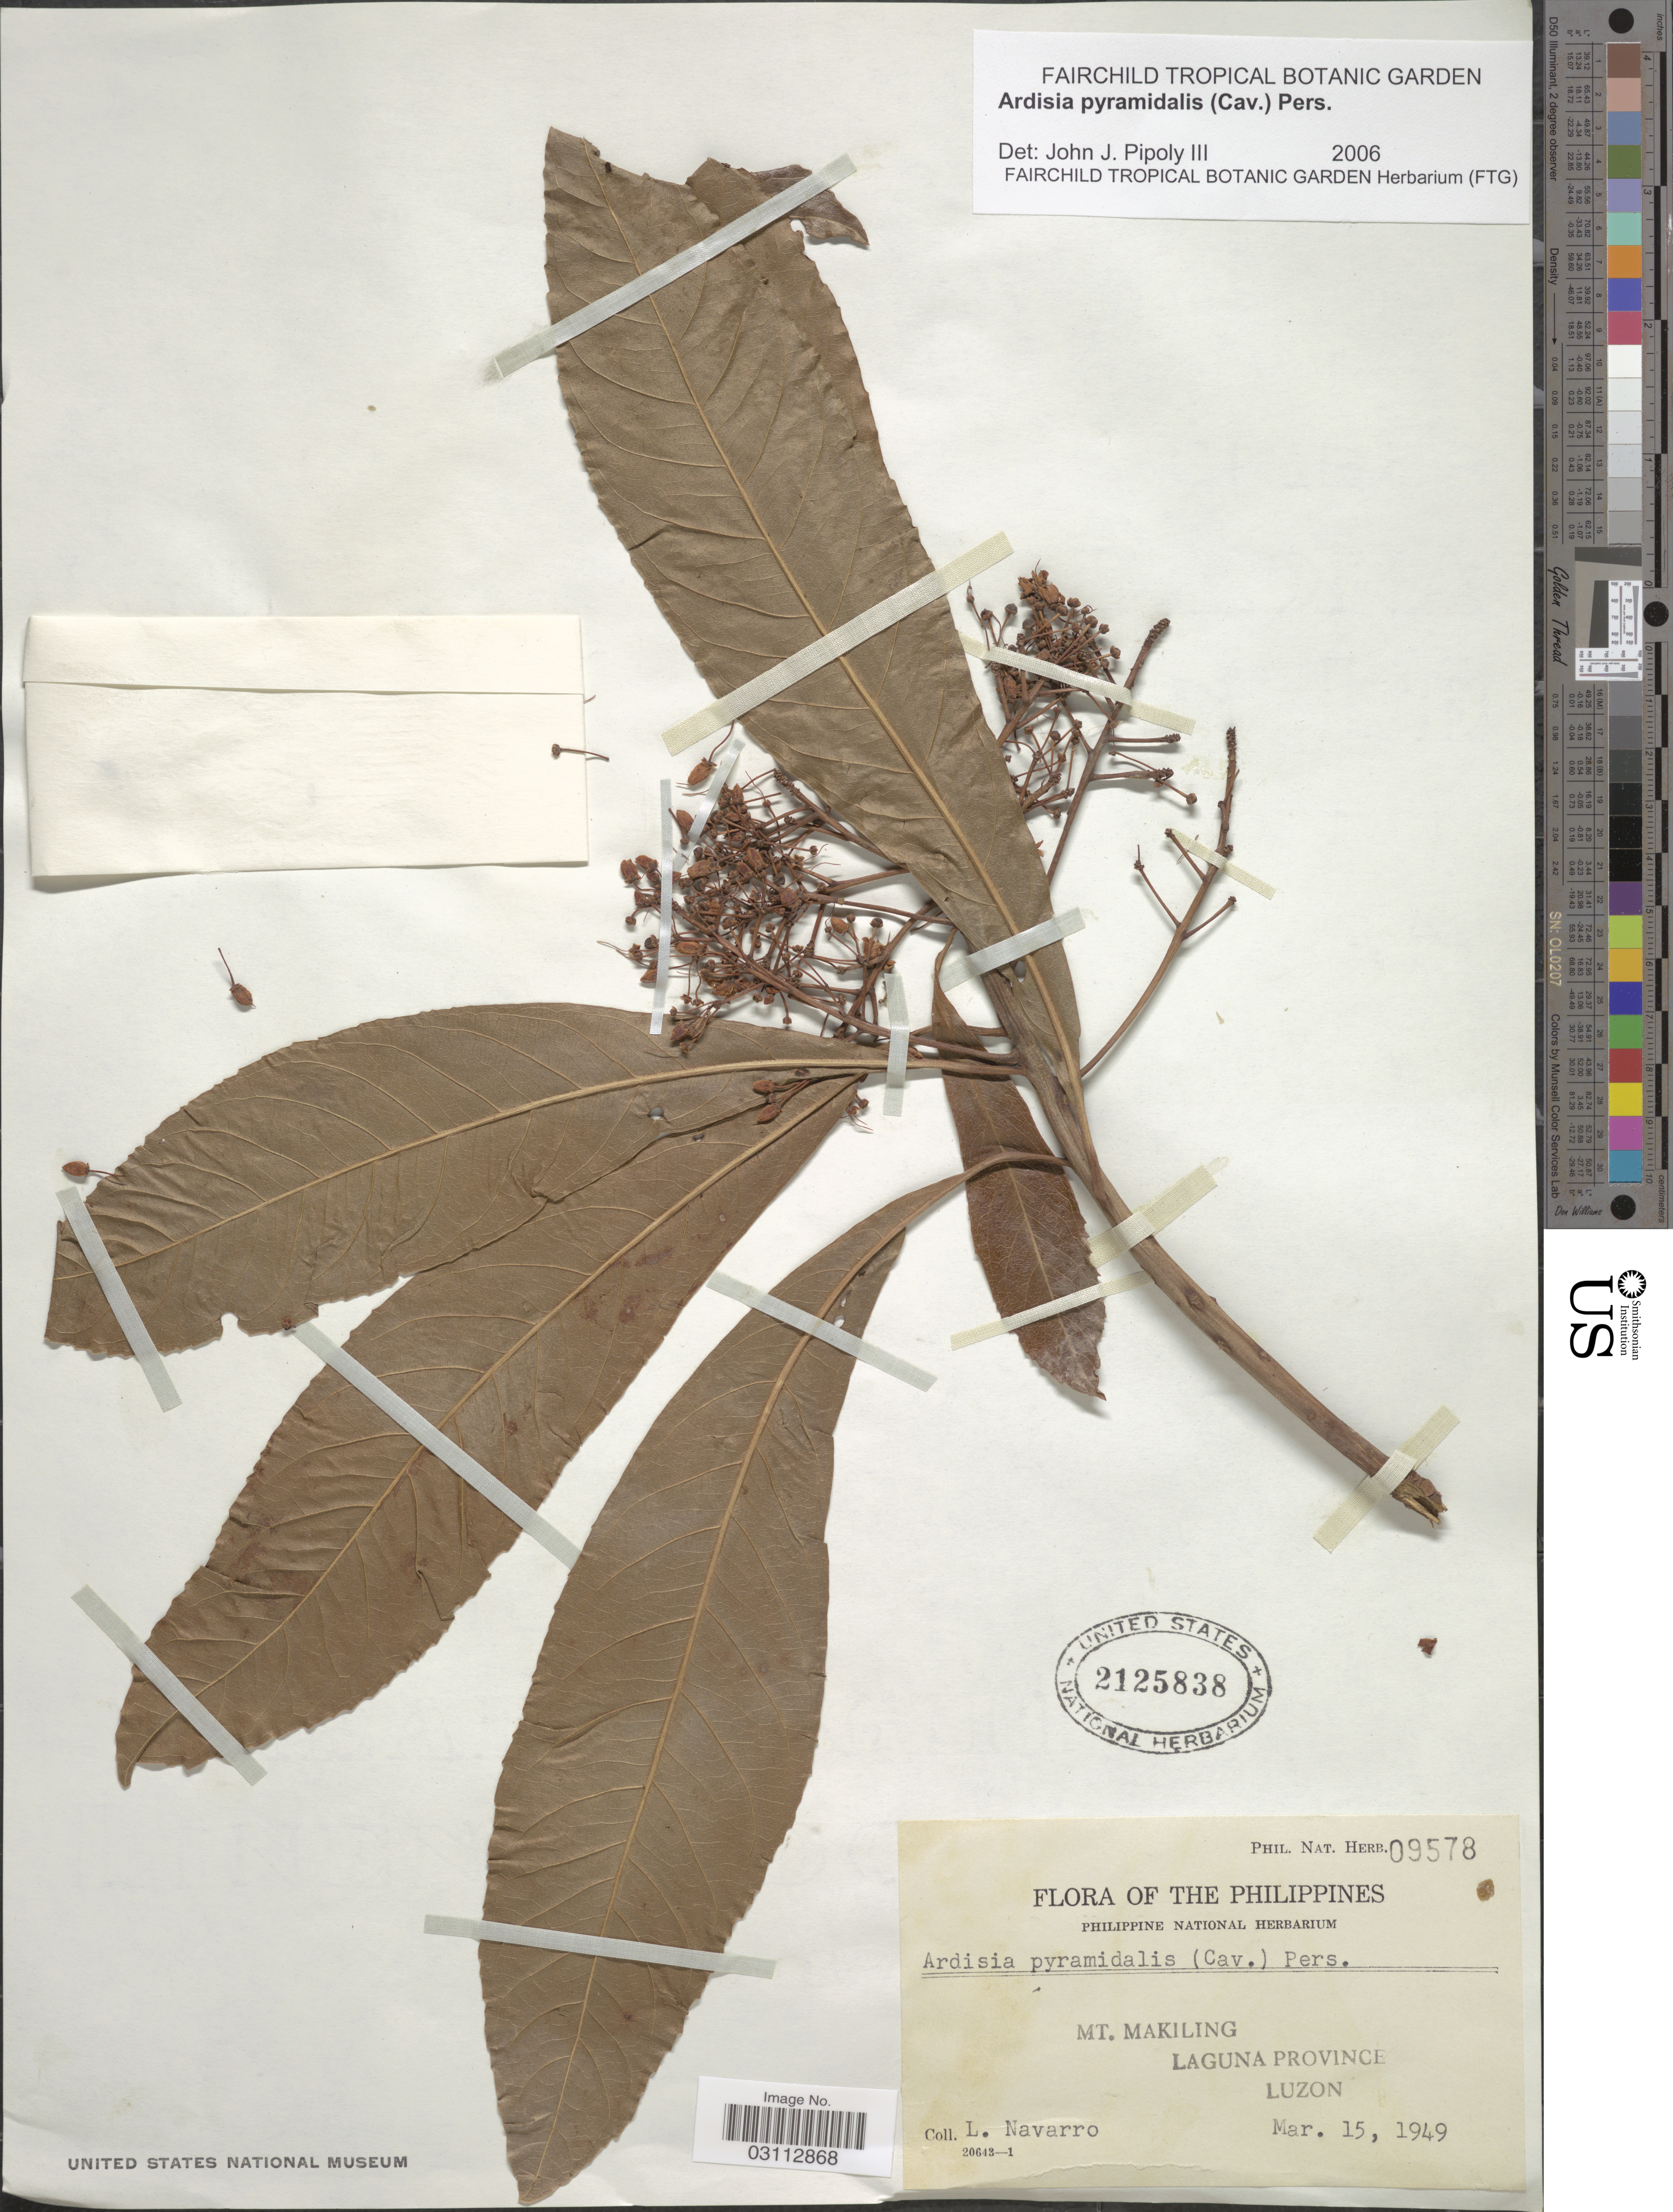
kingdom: Plantae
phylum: Tracheophyta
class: Magnoliopsida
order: Ericales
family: Primulaceae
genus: Ardisia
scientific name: Ardisia pyramidalis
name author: (Cav.) Pers.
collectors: L. Navarro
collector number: Phil. Nat. Herb. 09578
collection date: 1949-03-15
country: Philippines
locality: Mt. Makiling. Laguna Province. Luzon.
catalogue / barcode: US 2125838